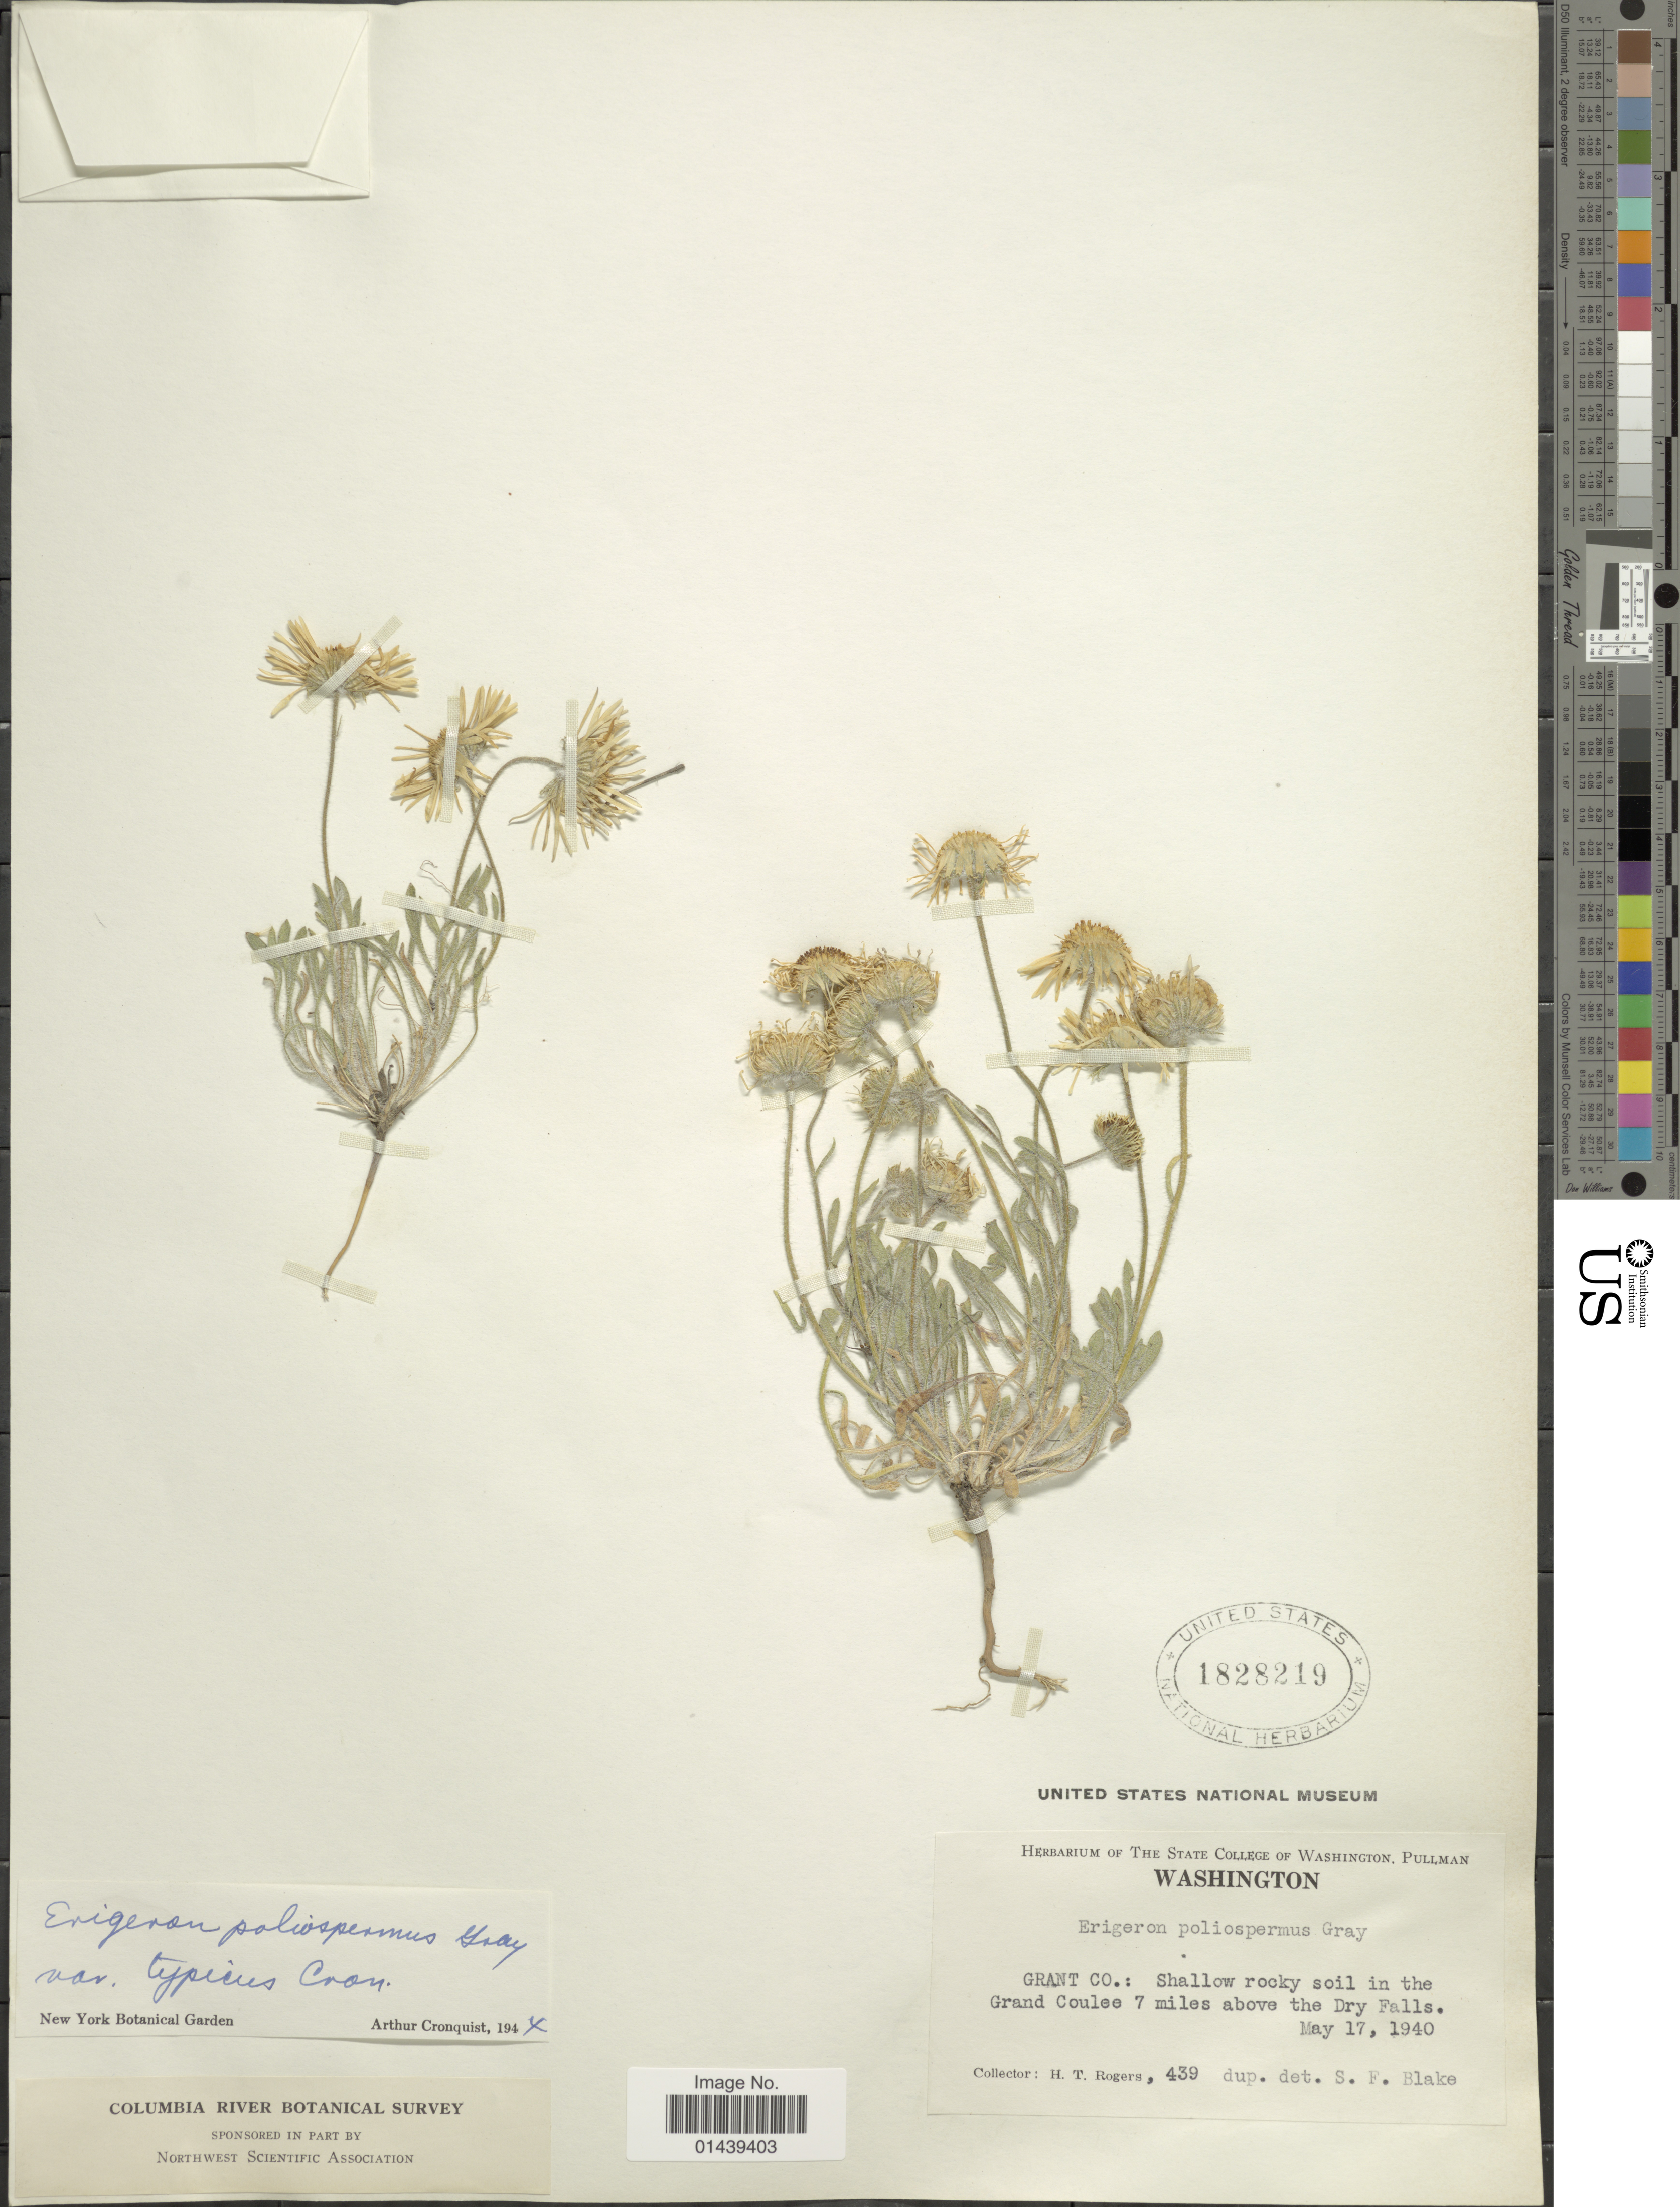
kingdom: Plantae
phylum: Tracheophyta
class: Magnoliopsida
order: Asterales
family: Asteraceae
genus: Erigeron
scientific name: Erigeron poliospermus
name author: A. Gray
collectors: H. Rogers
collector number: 439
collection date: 1940-05-17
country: United States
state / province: Washington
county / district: Grant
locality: Grant Co.: Grand Coulee 7 miles above the Dry Falls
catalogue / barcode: US 1828219